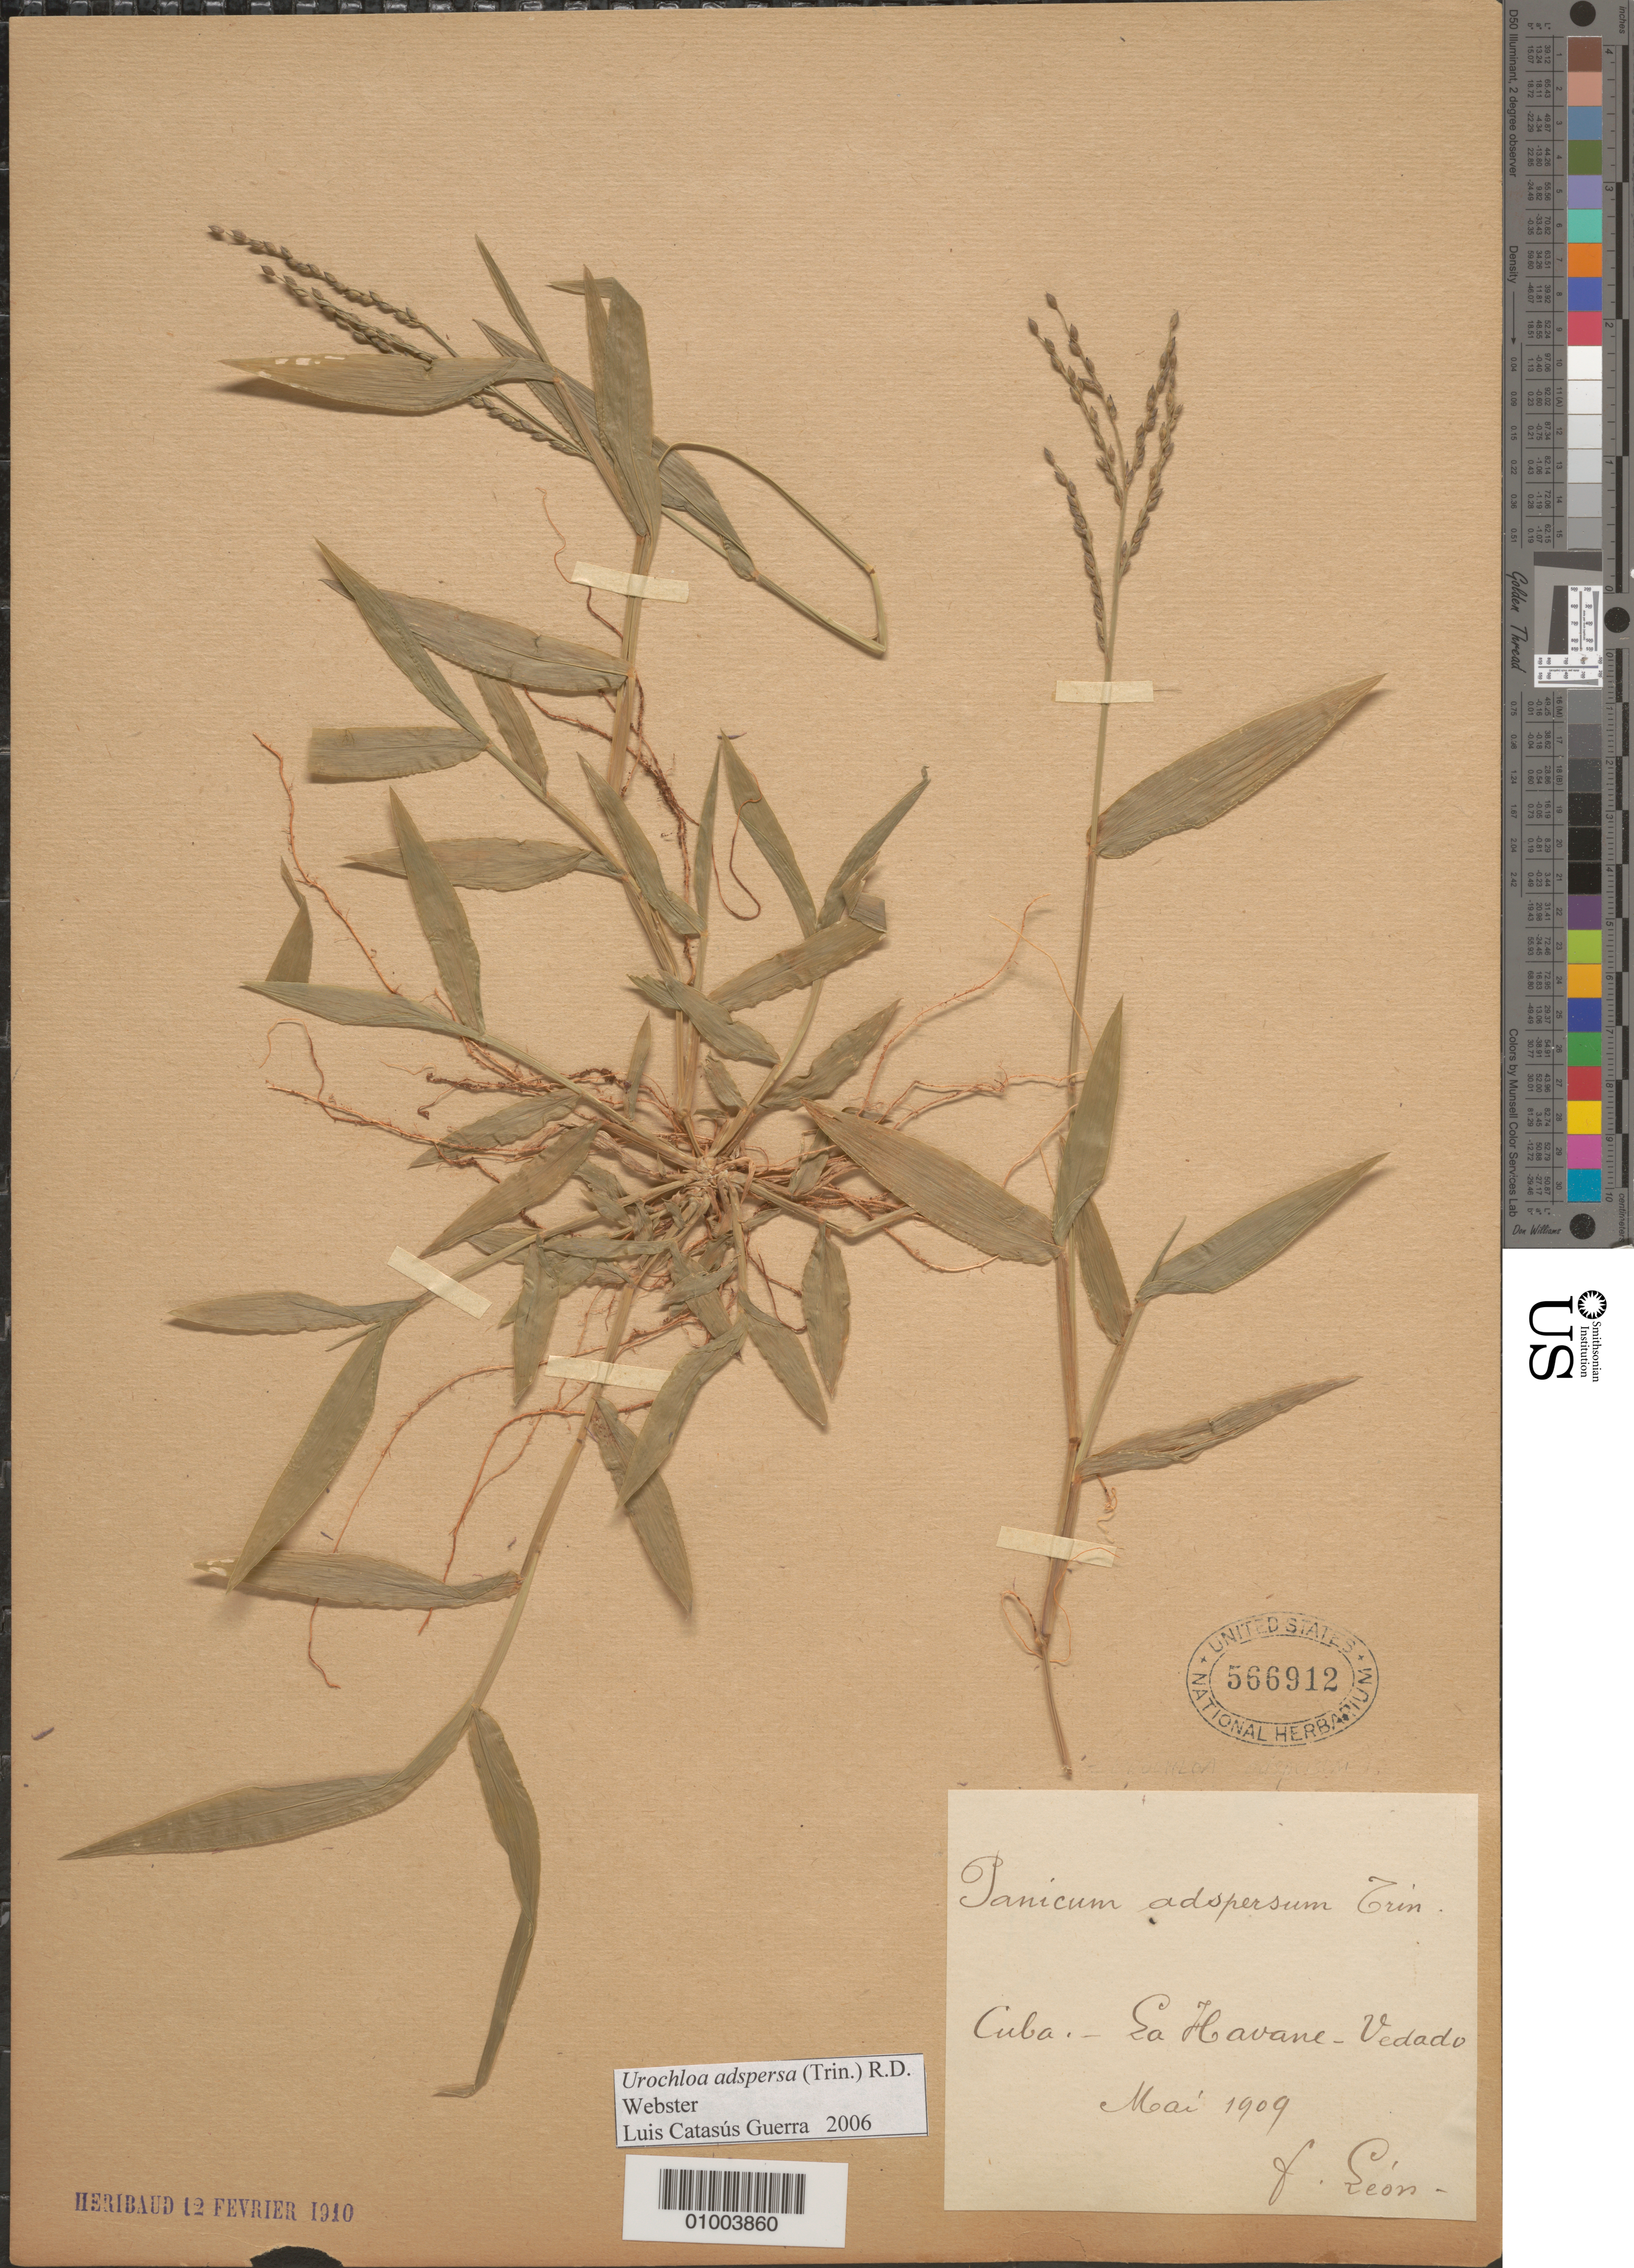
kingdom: Plantae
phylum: Tracheophyta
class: Liliopsida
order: Poales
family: Poaceae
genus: Urochloa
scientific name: Urochloa adspersa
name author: (Trin.) R.D. Webster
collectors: Bro. León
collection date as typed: May 1909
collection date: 1909-05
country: Cuba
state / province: La Habana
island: Cuba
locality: Vedado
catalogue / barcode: US 566912